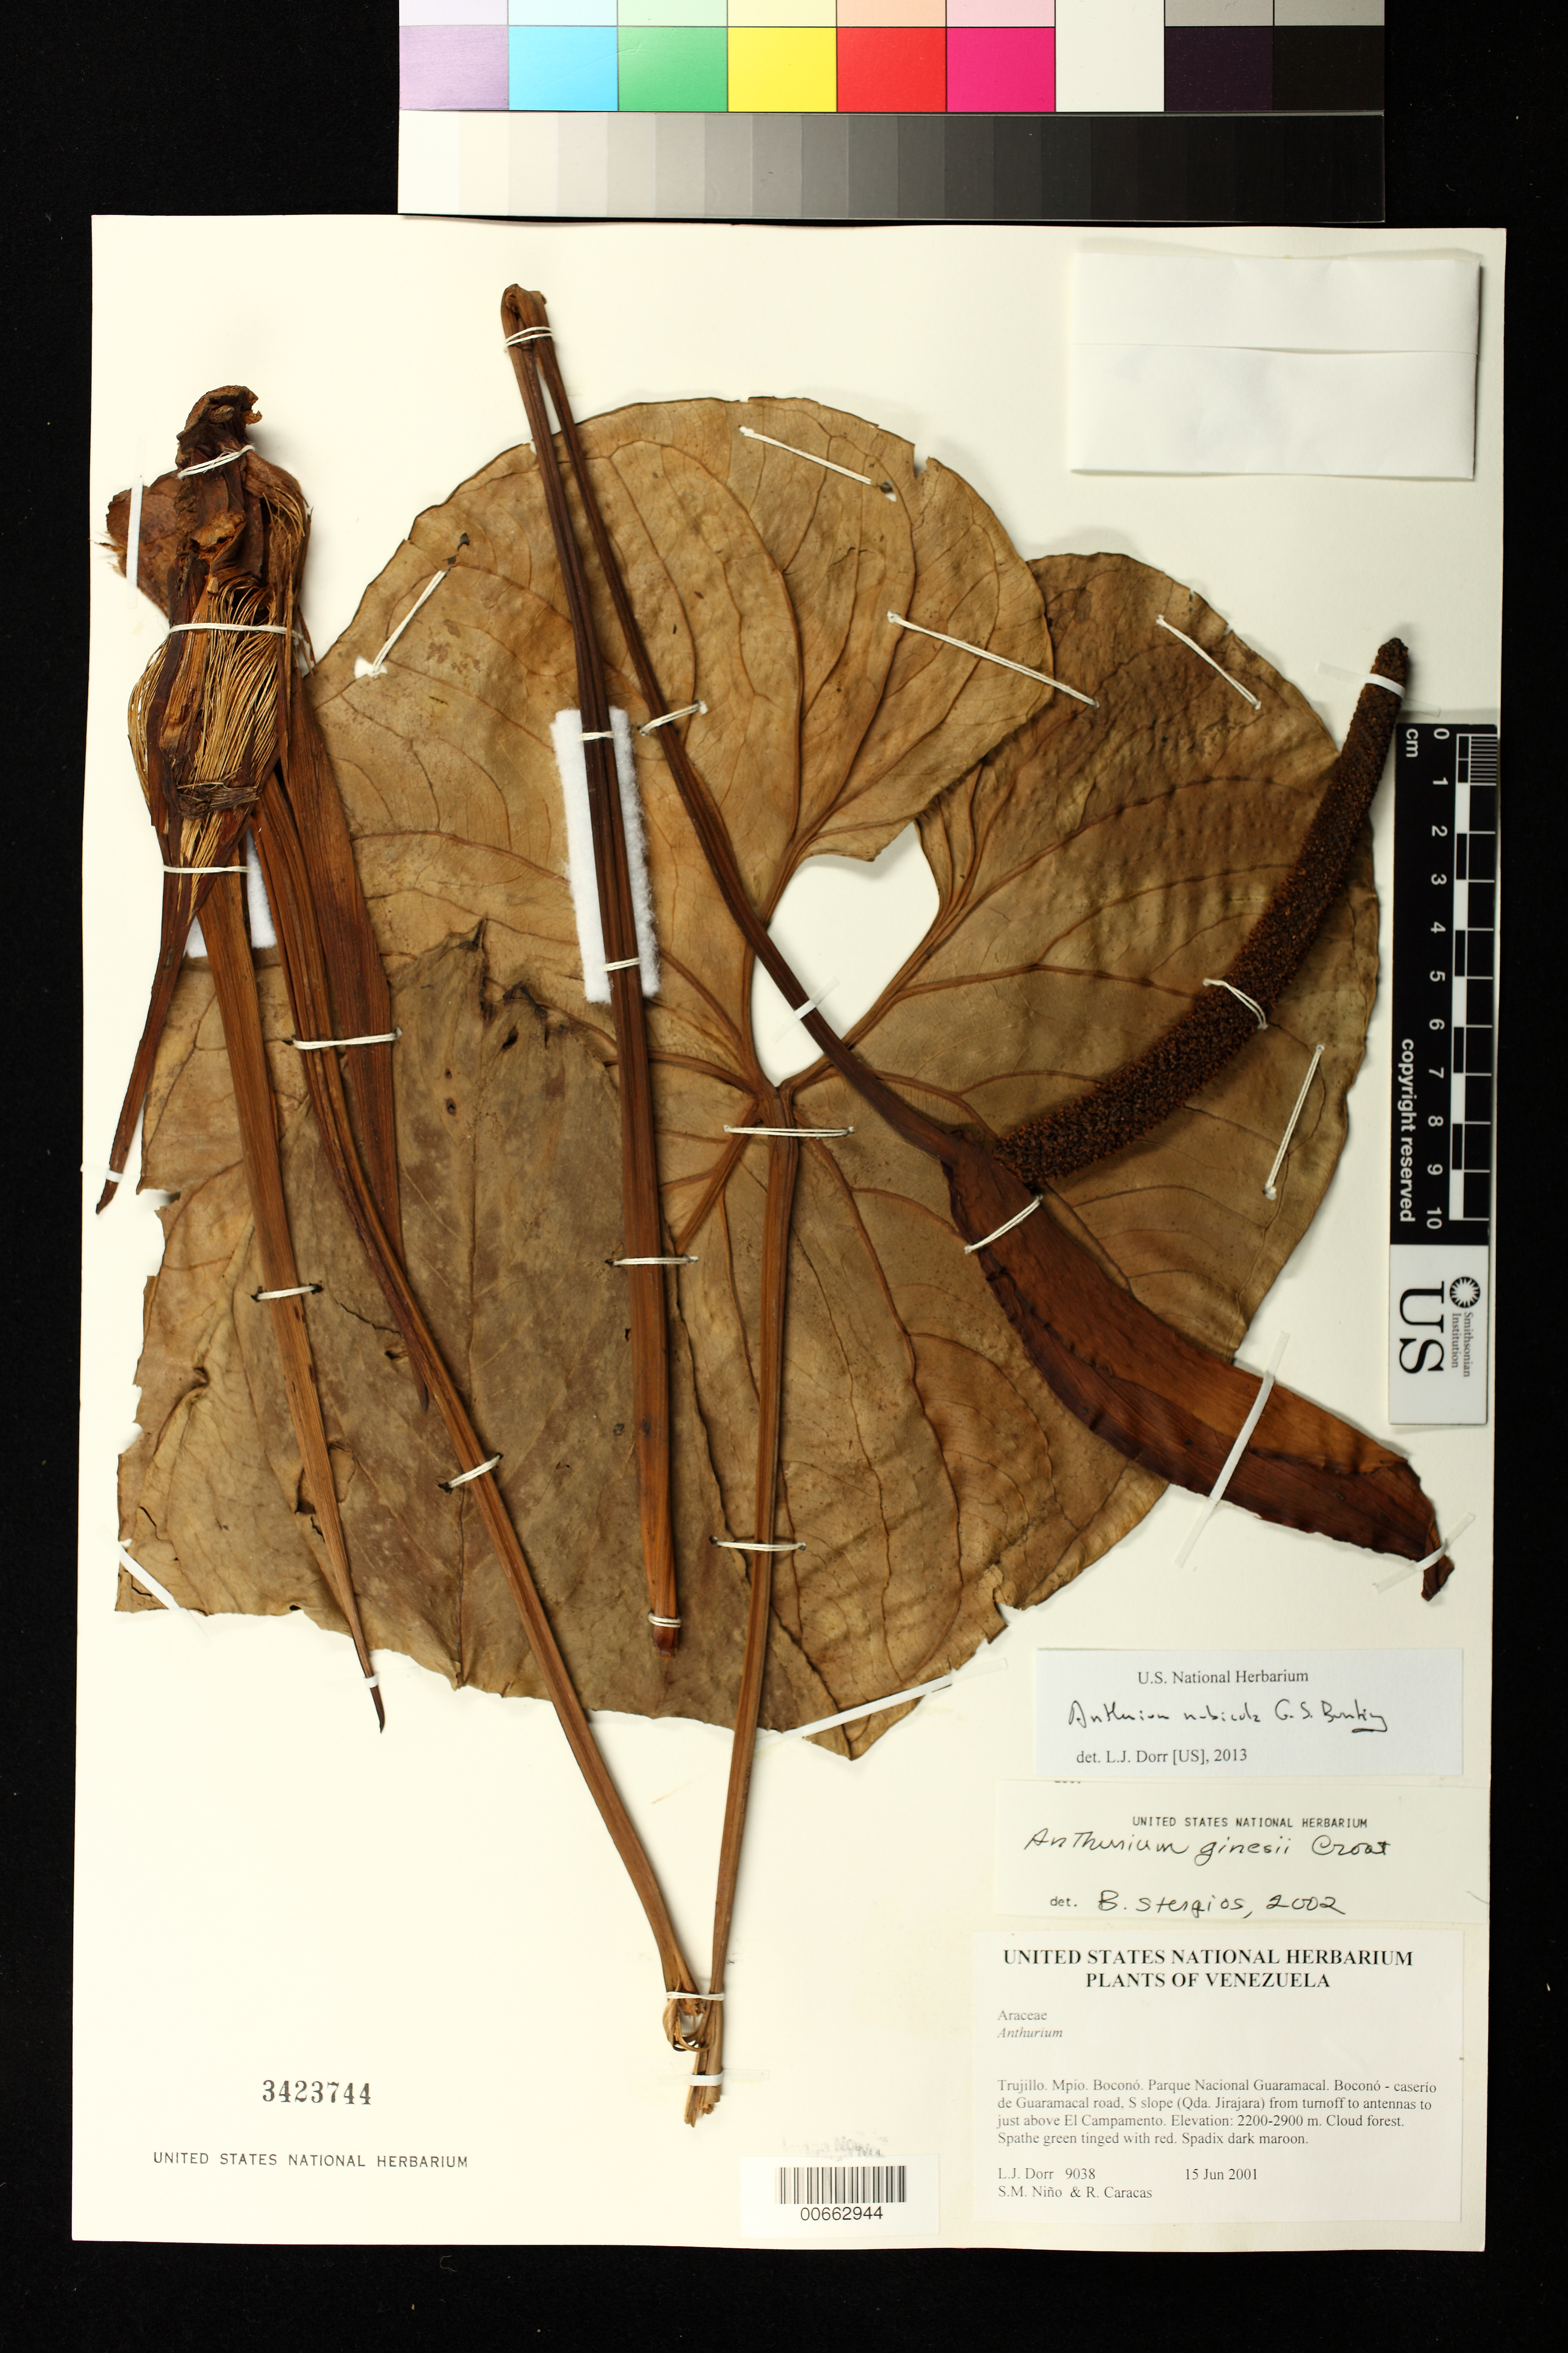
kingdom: Plantae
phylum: Tracheophyta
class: Liliopsida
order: Alismatales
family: Araceae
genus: Anthurium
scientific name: Anthurium nubicola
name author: G.S. Bunting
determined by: Dorr, L. J., (BOT), Smithsonian Institution - National Museum of Natural History (UNITED STATES)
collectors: L. J. Dorr, S. M. Niño & R. Caracas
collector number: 9038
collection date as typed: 15 Jun 2001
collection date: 2001-06-15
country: Venezuela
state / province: Trujillo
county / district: Boconó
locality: Parque Nacional Guaramacal. Boconó-caserío de Guaramacal road, S slope (Qda. Jirajara) from turnoff to antennas to just above El Campamento.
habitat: Cloud forest.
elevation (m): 2200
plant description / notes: PORT, US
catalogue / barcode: US 3423744